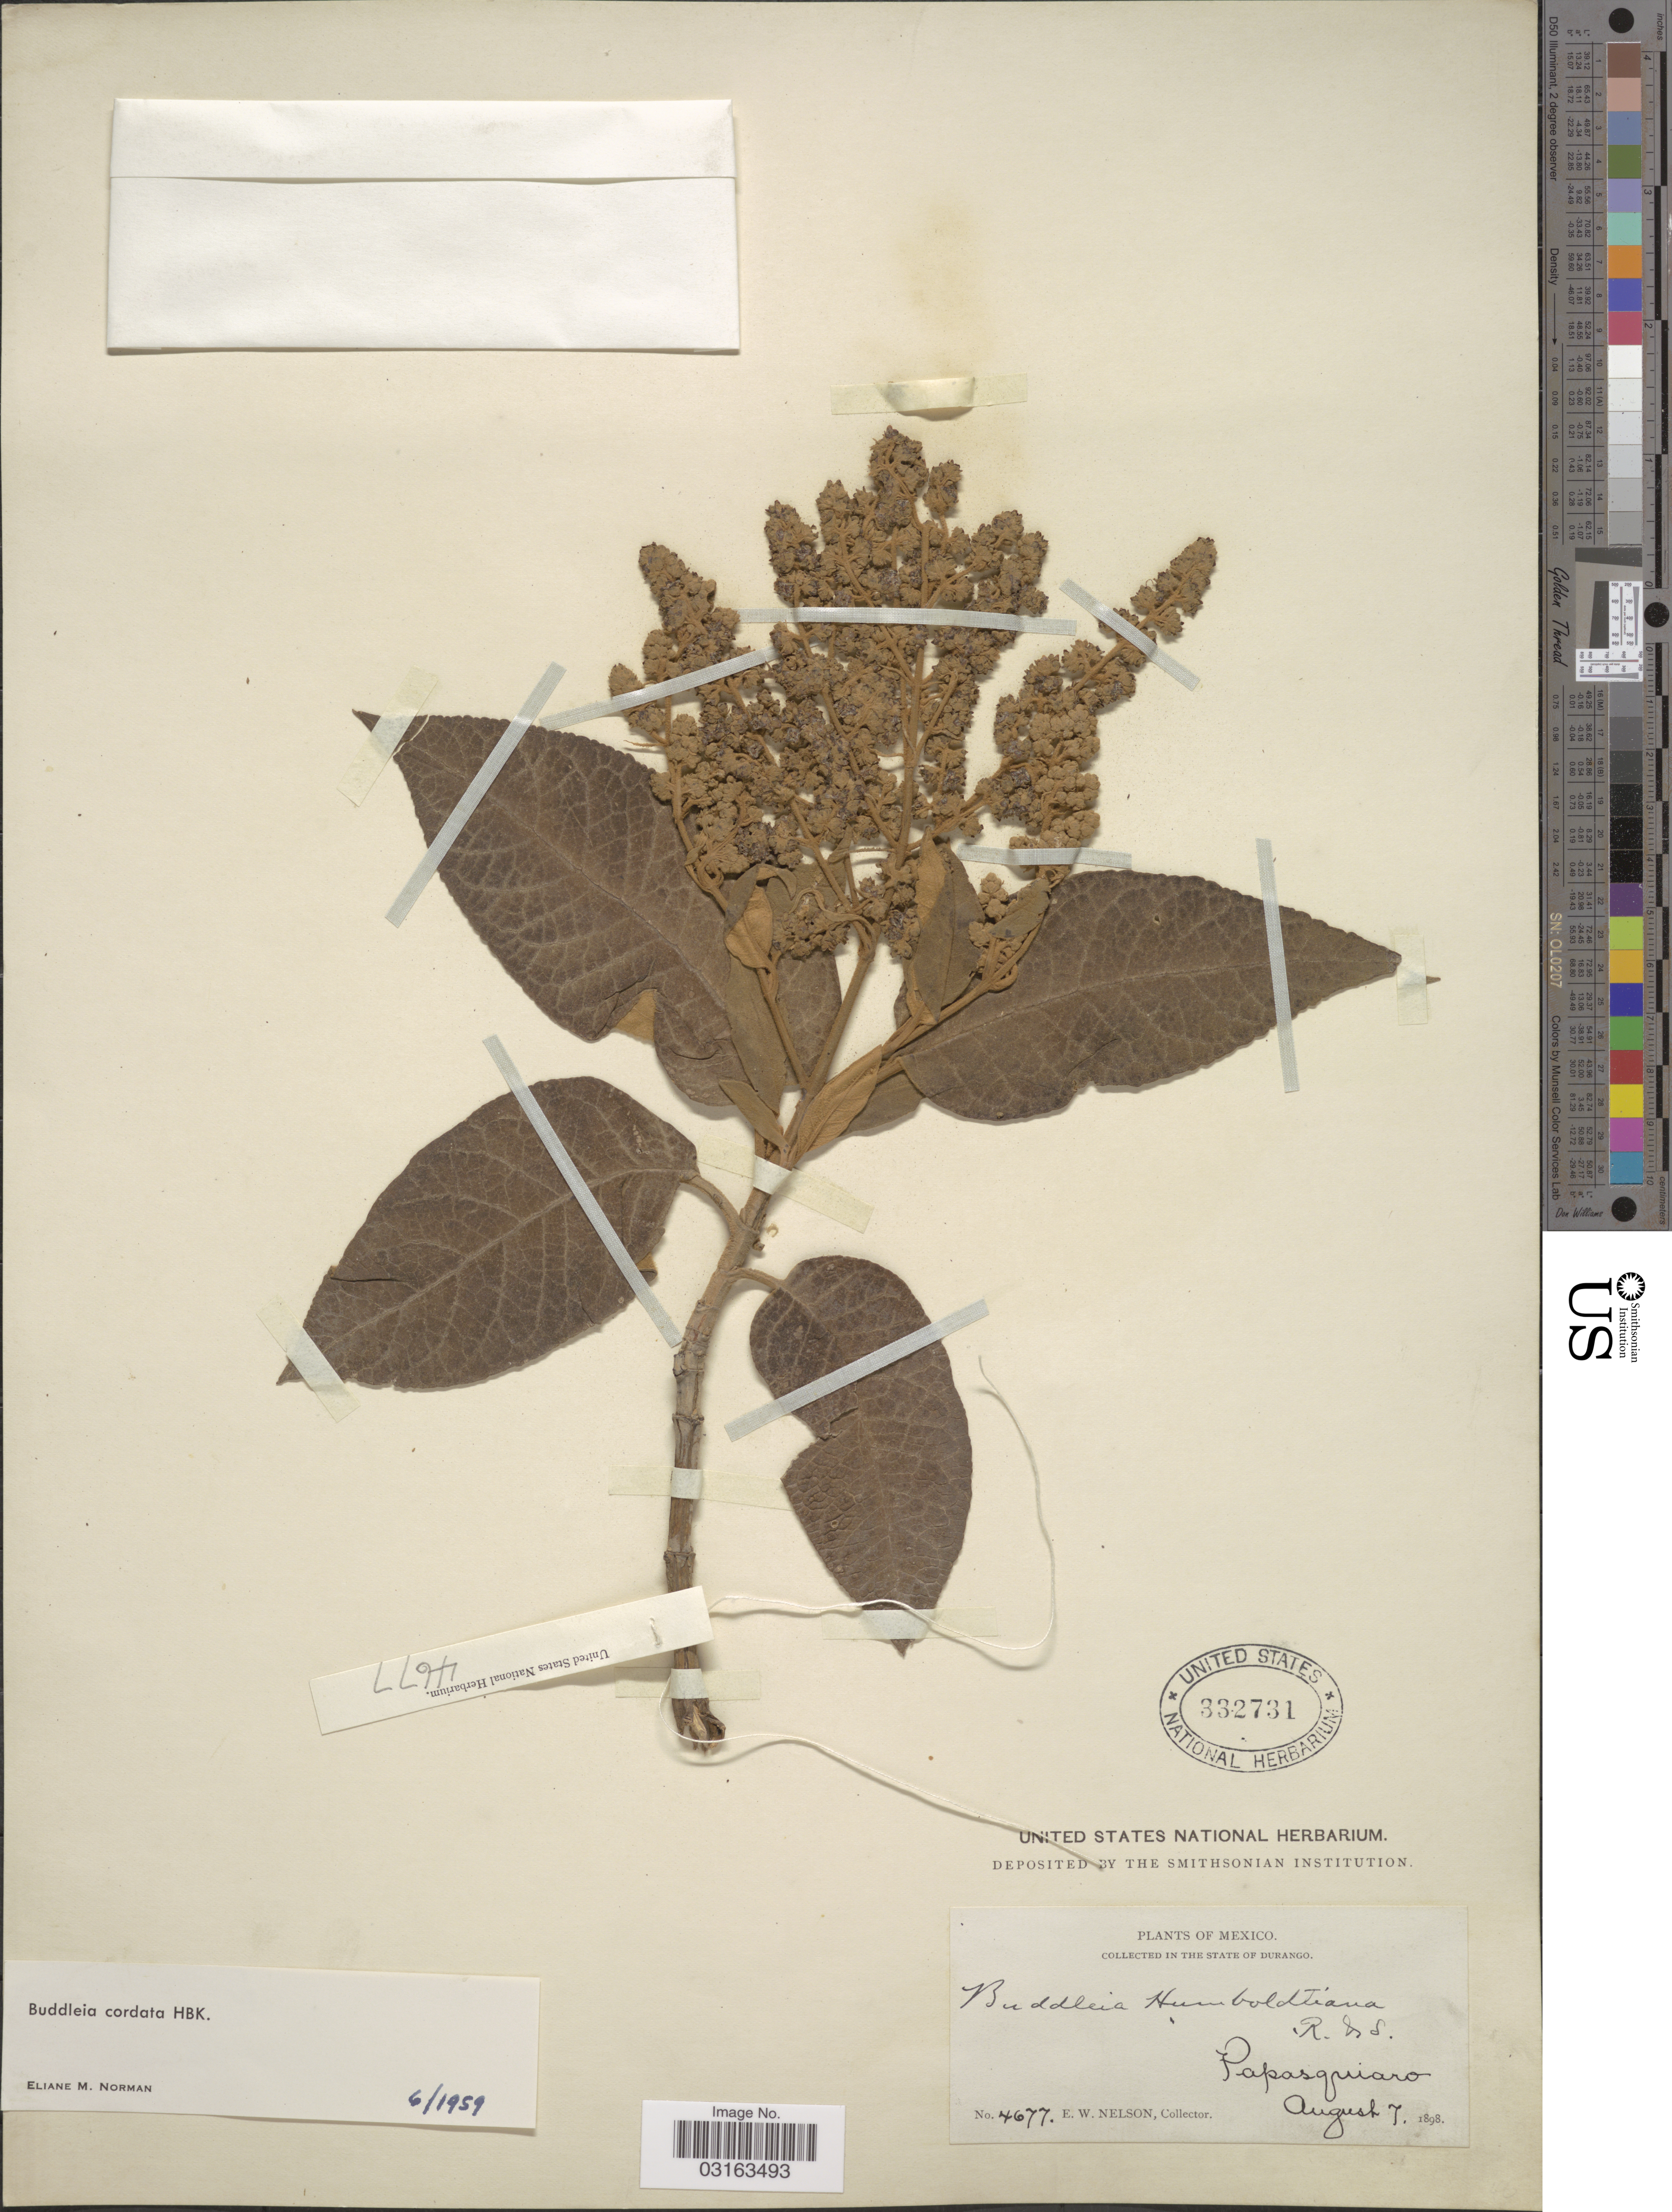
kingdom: Plantae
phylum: Tracheophyta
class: Magnoliopsida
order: Lamiales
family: Scrophulariaceae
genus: Buddleja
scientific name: Buddleja cordata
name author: Kunth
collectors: E. W. Nelson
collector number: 4677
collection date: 1898-08-07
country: Mexico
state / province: Durango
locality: Papasquiaro.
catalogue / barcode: US 332731